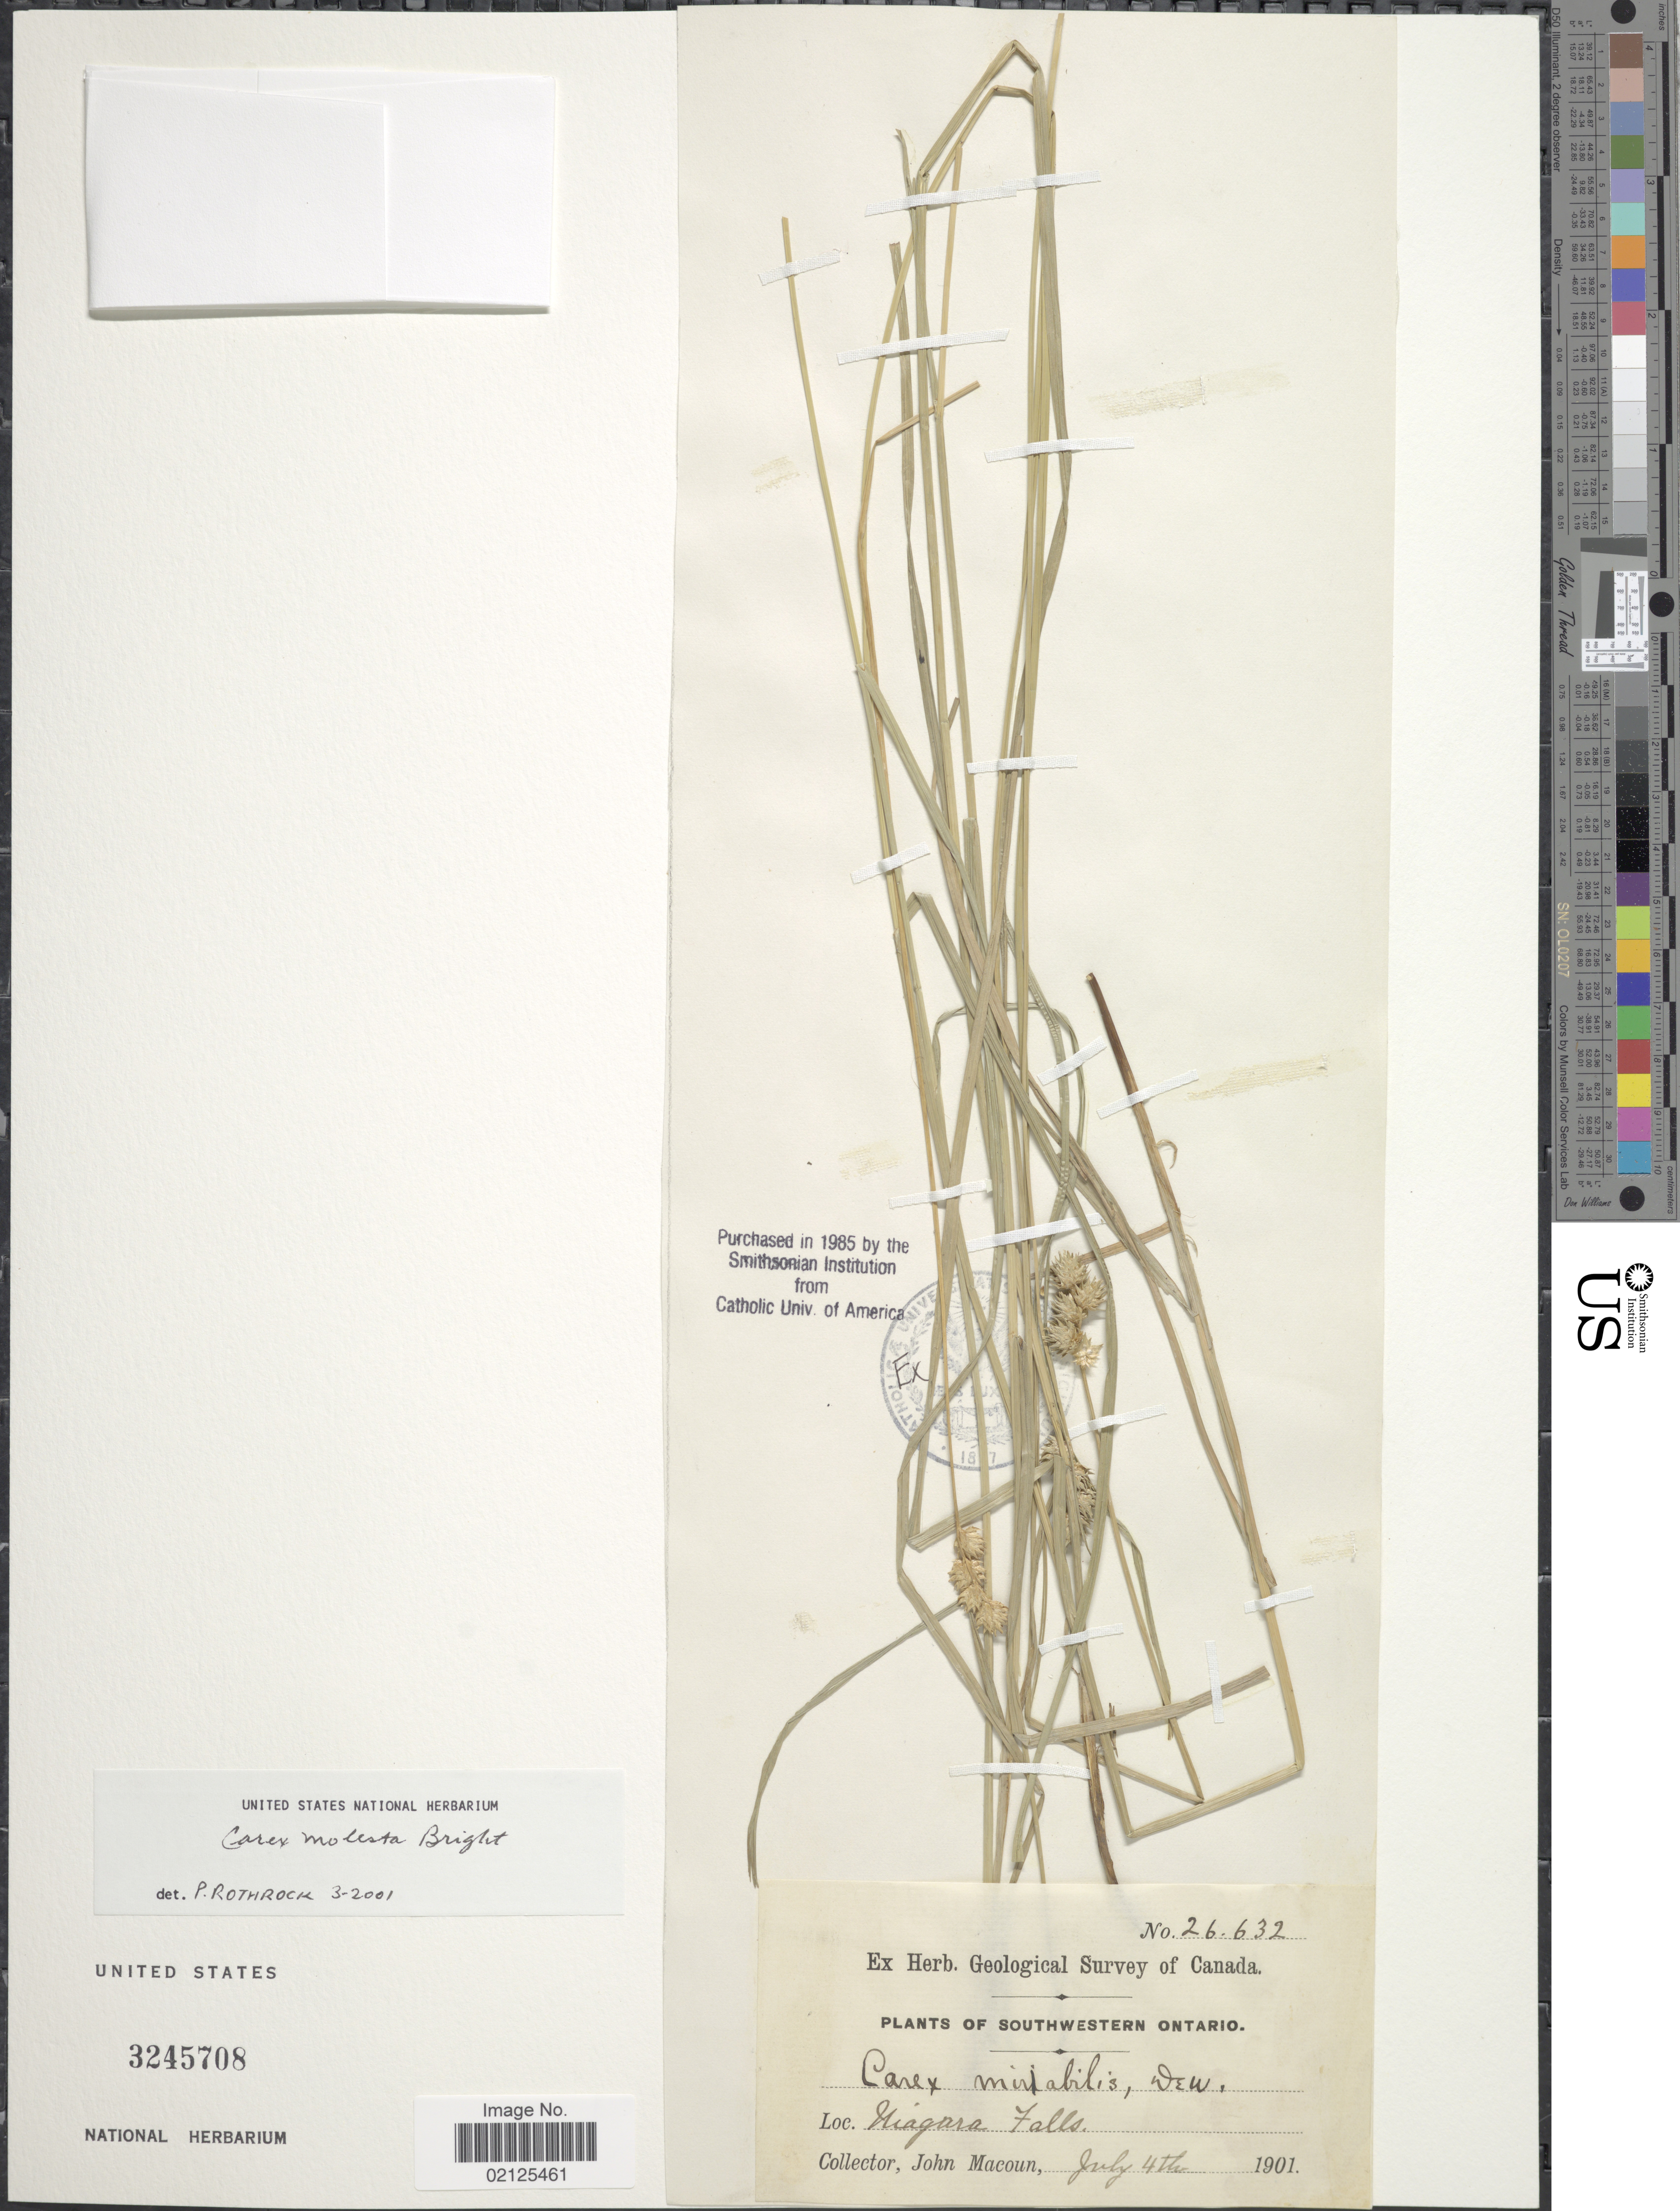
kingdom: Plantae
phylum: Tracheophyta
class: Liliopsida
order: Poales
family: Cyperaceae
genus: Carex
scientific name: Carex molesta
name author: Mack.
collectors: J. Macoun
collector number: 26632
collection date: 1901-07-04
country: Canada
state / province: Ontario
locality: Southwestern Ontario, Niagara Falls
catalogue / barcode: US 3245708